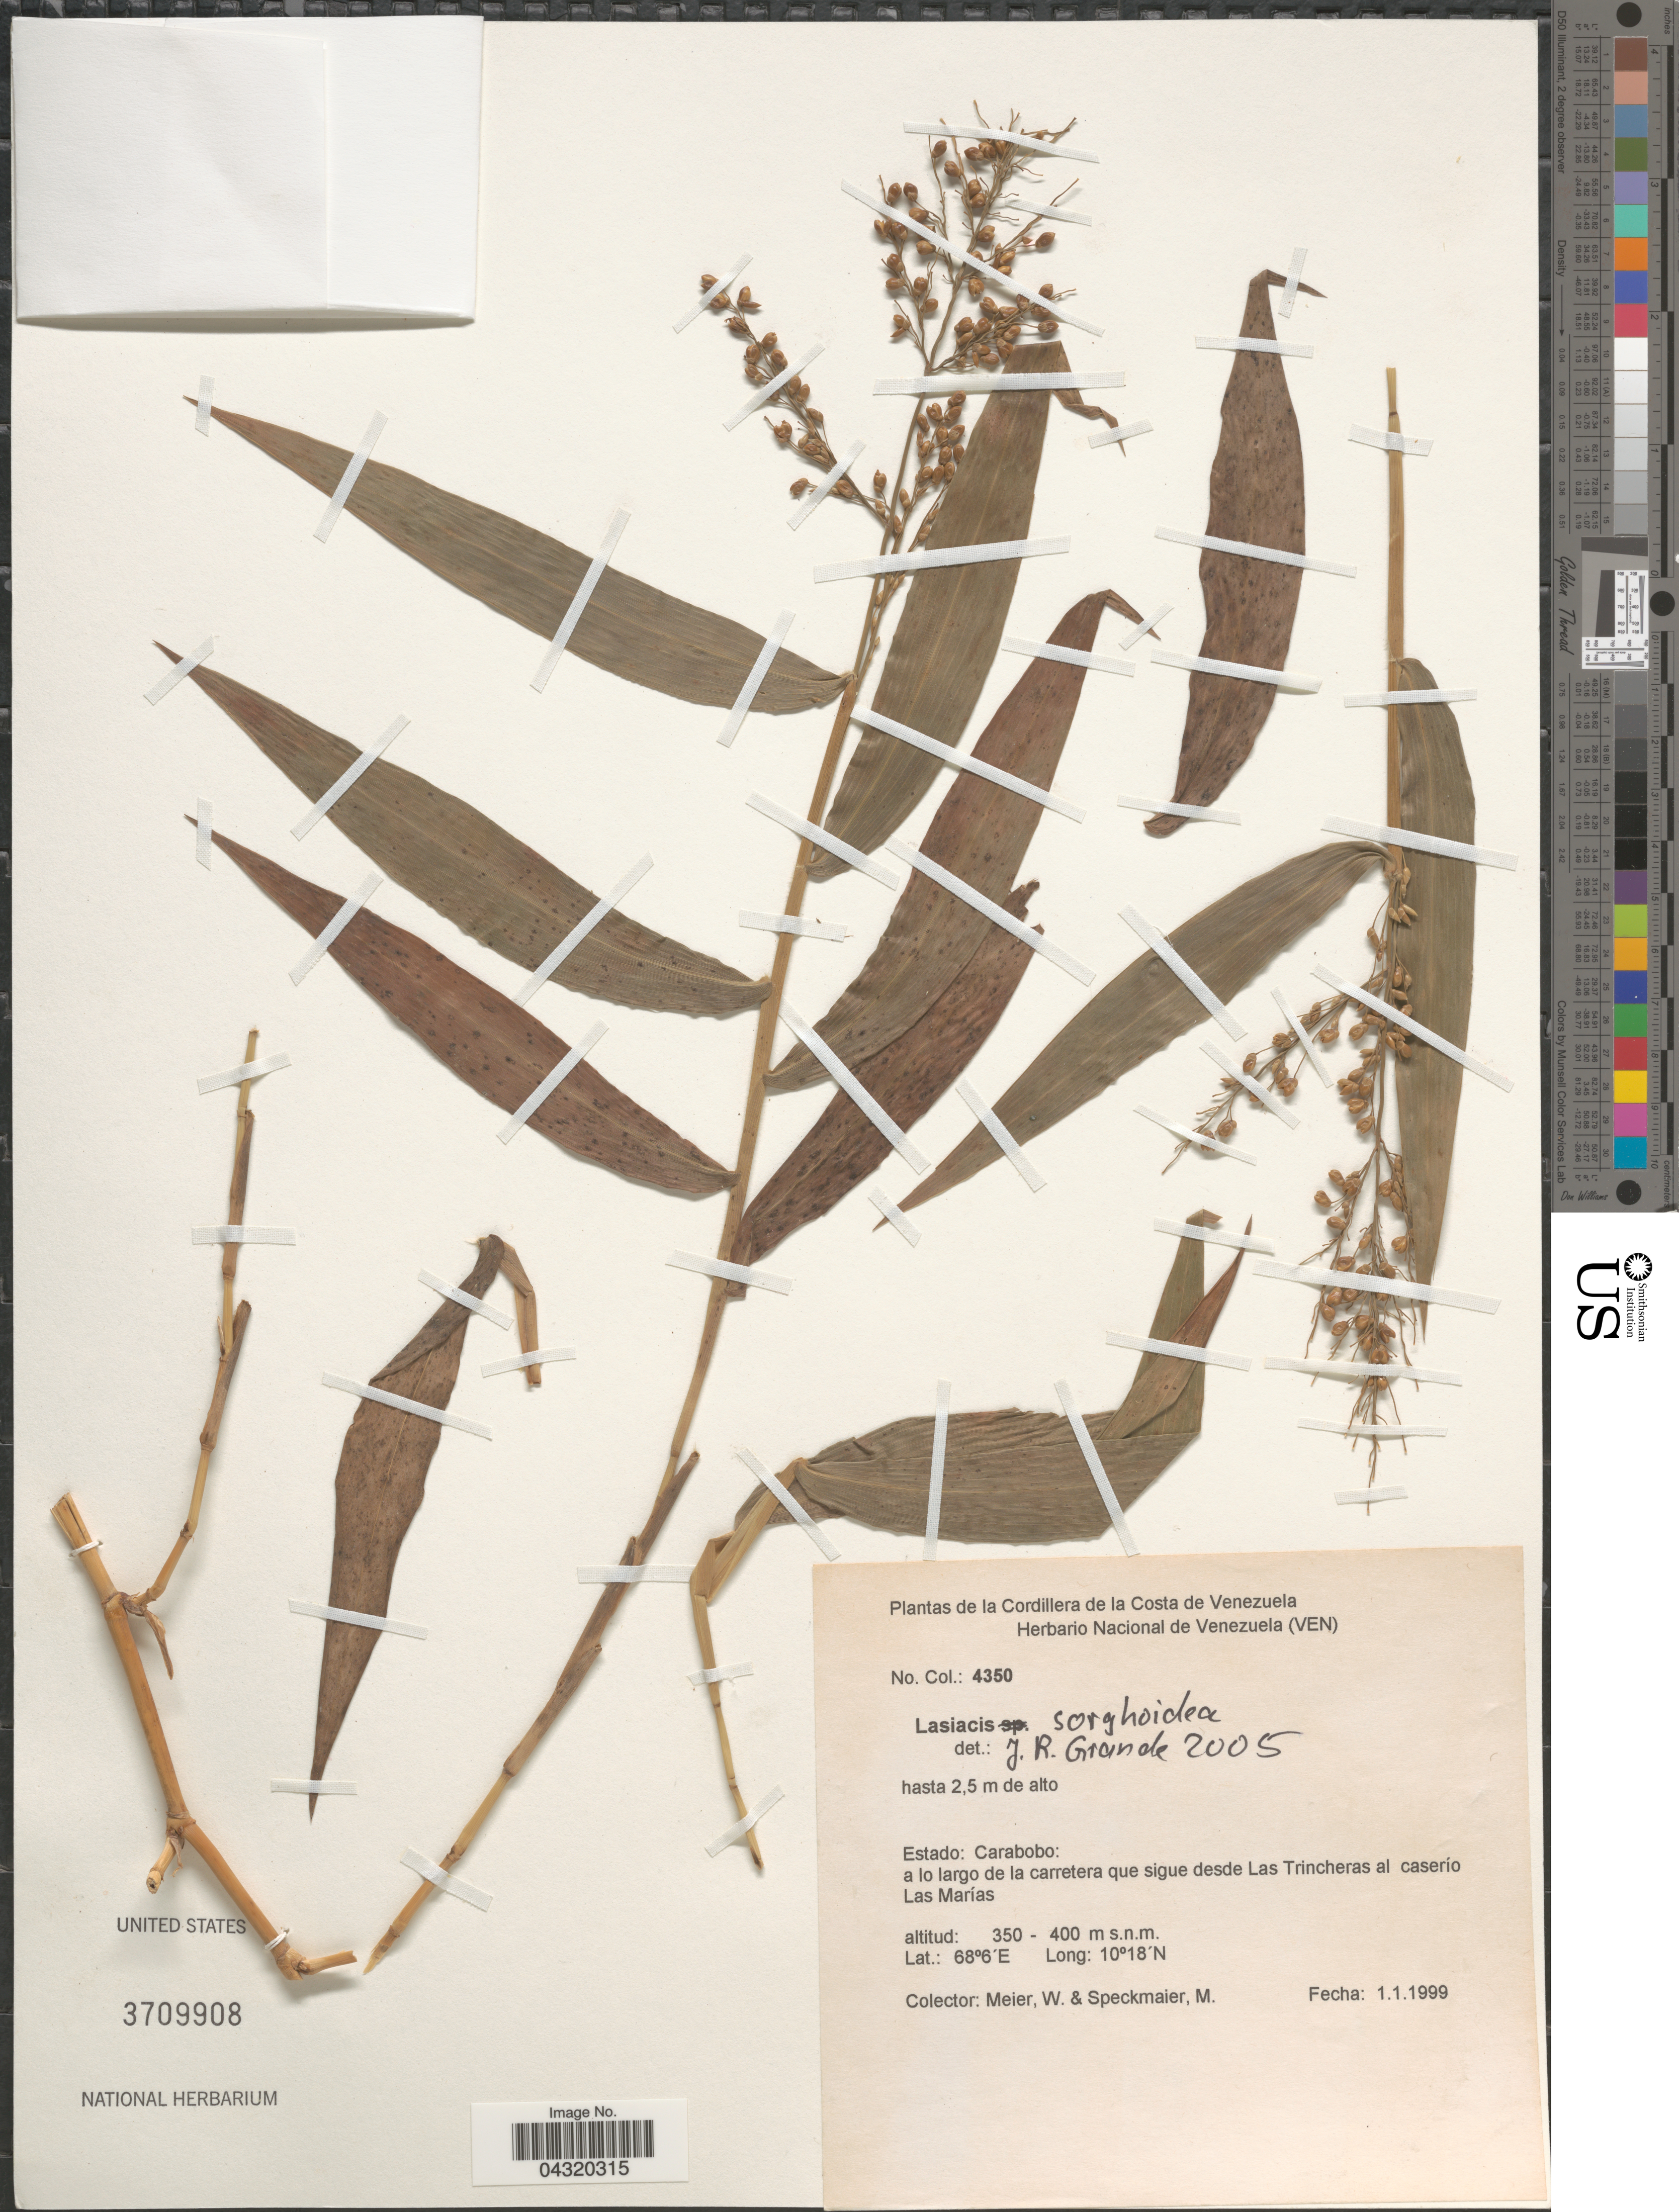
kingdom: Plantae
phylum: Tracheophyta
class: Liliopsida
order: Poales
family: Poaceae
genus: Lasiacis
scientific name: Lasiacis sorghoidea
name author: (Desv. ex Ham.) Hitchc. & Chase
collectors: W. Meier & M. Speckmaier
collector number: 4350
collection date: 1999-01-01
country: Venezuela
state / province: Carabobo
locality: Cordillera de la Costa de Venezuela. A lo largo de la carretera que sigue desde Las Trincheras al caserío Las Marías.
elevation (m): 350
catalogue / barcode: US 3709908